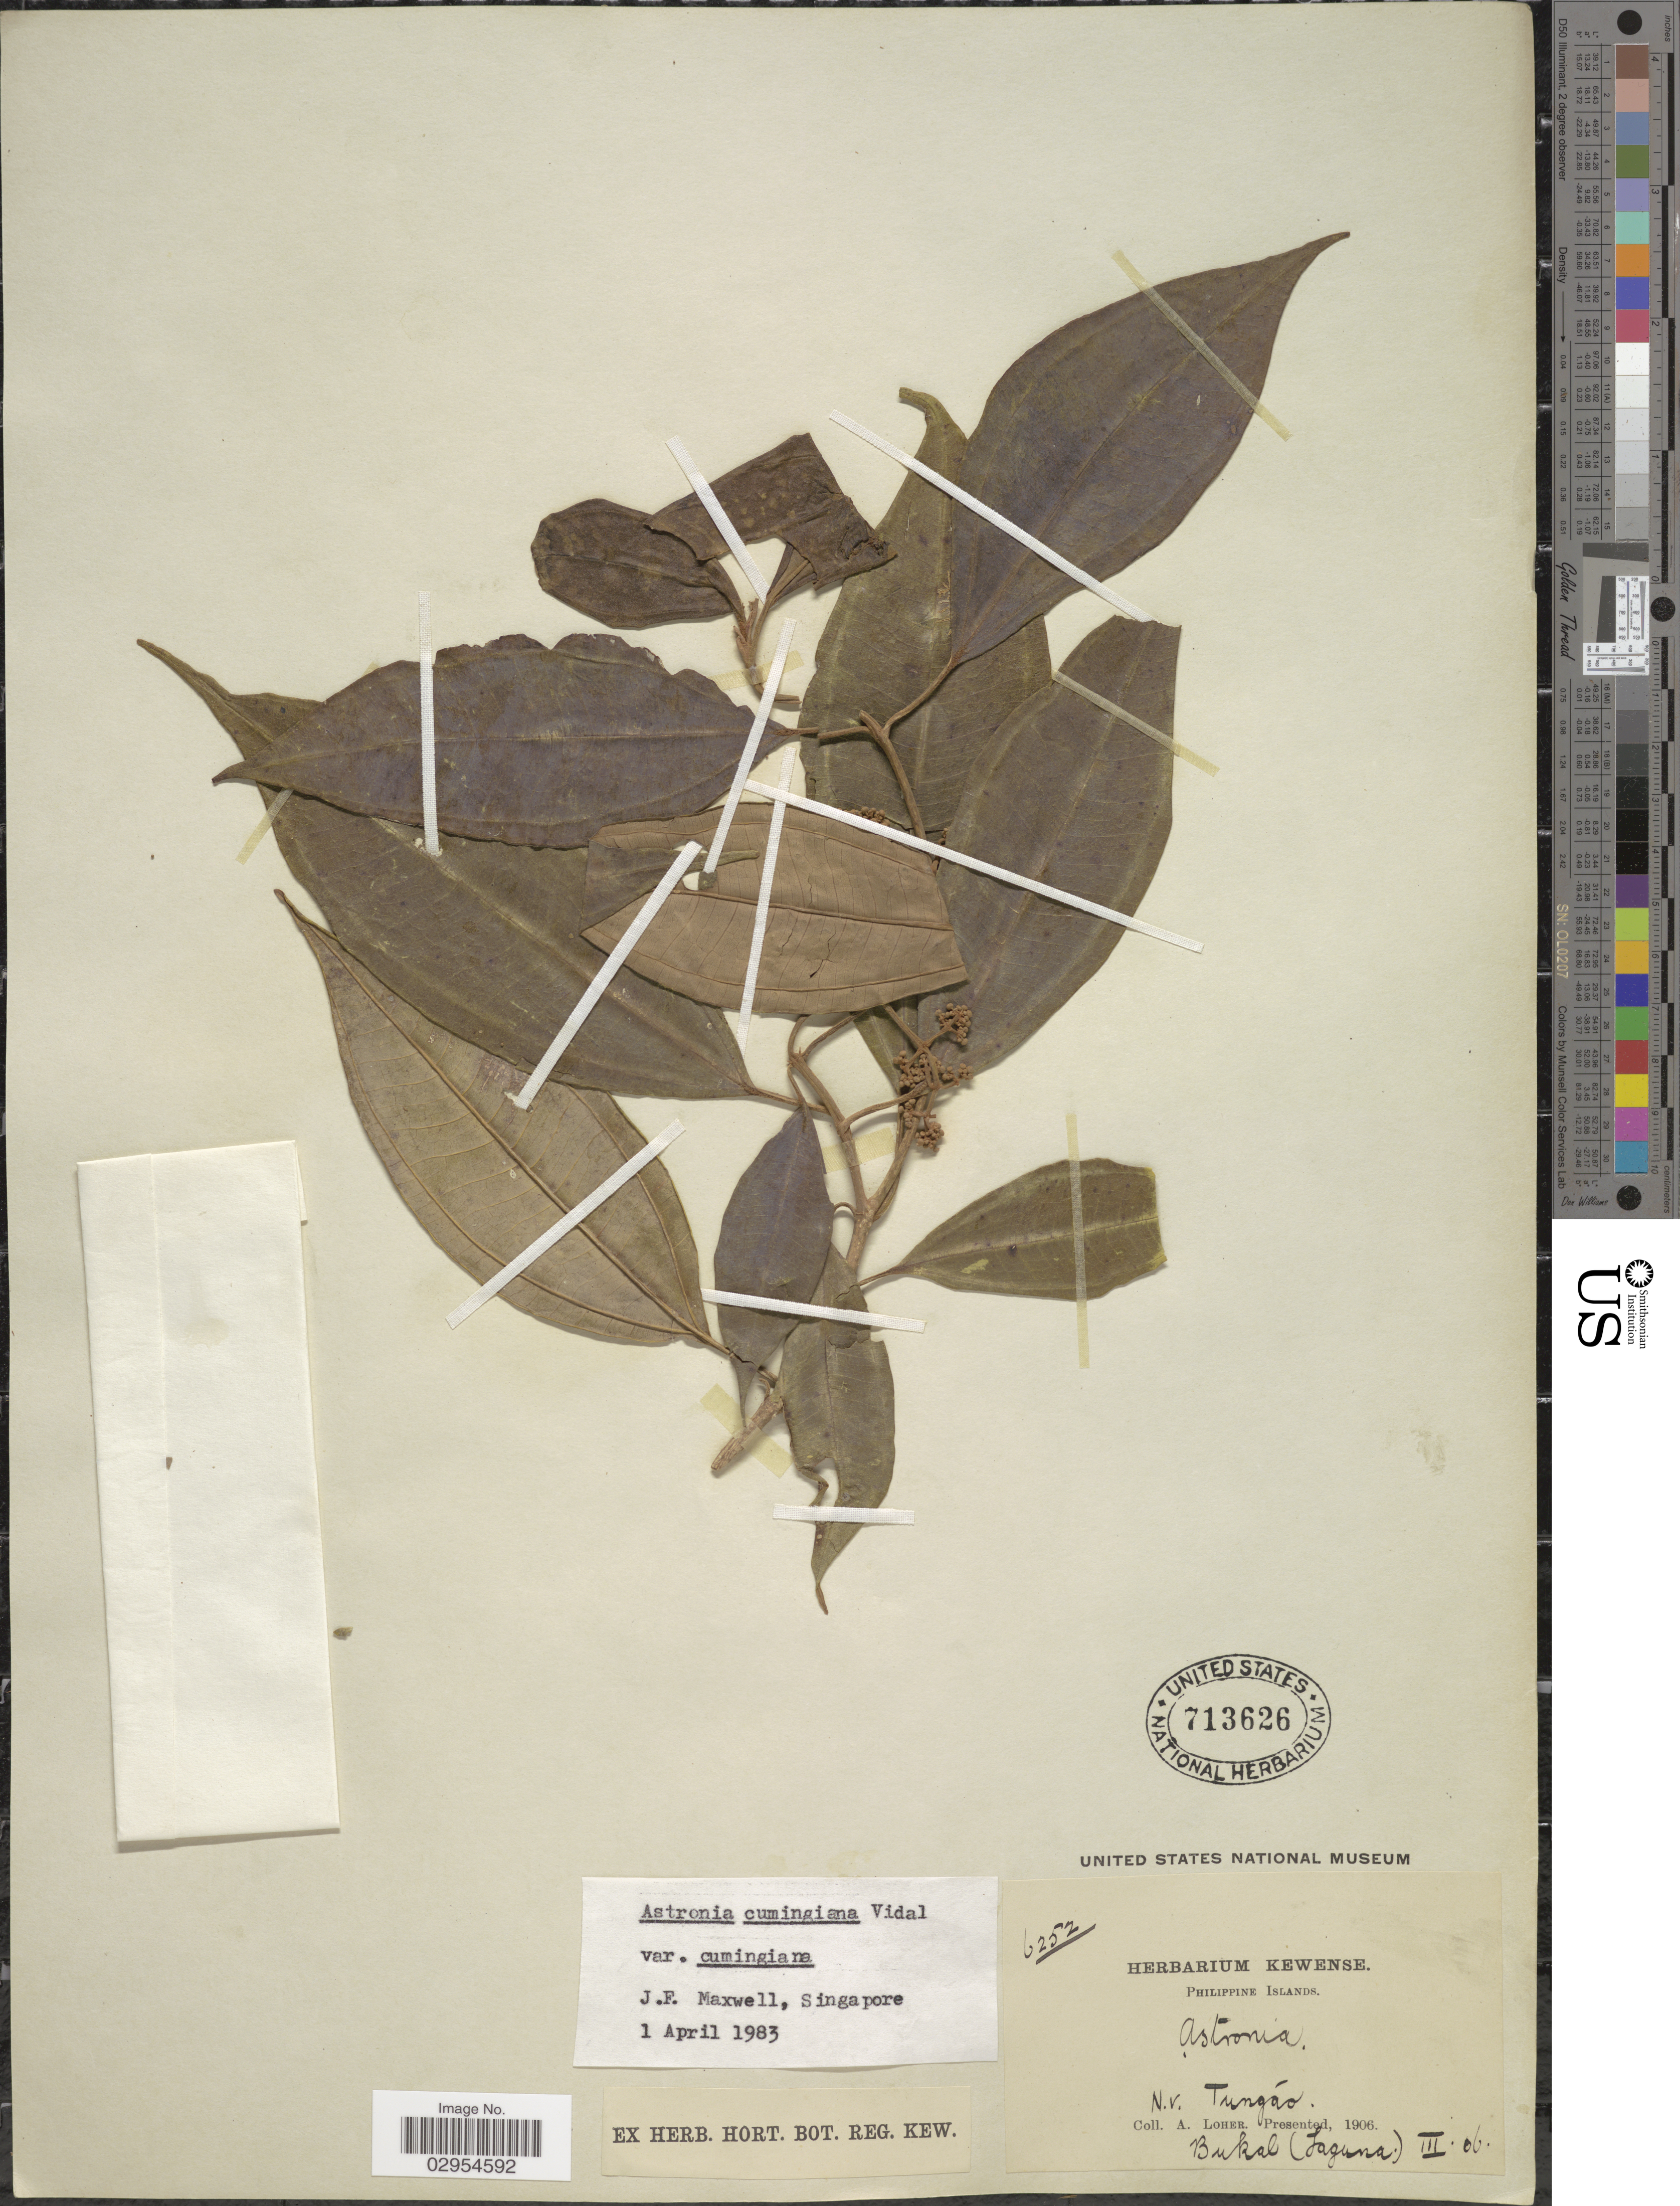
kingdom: Plantae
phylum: Tracheophyta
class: Magnoliopsida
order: Myrtales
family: Melastomataceae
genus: Astronia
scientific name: Astronia cumingiana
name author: S. Vidal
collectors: A. Loher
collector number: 6252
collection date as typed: Transcribed d/m/y: /3/6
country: Philippines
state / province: Calabarzon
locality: N.V. Tungáo. Bukal (Laguna).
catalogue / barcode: US 713626